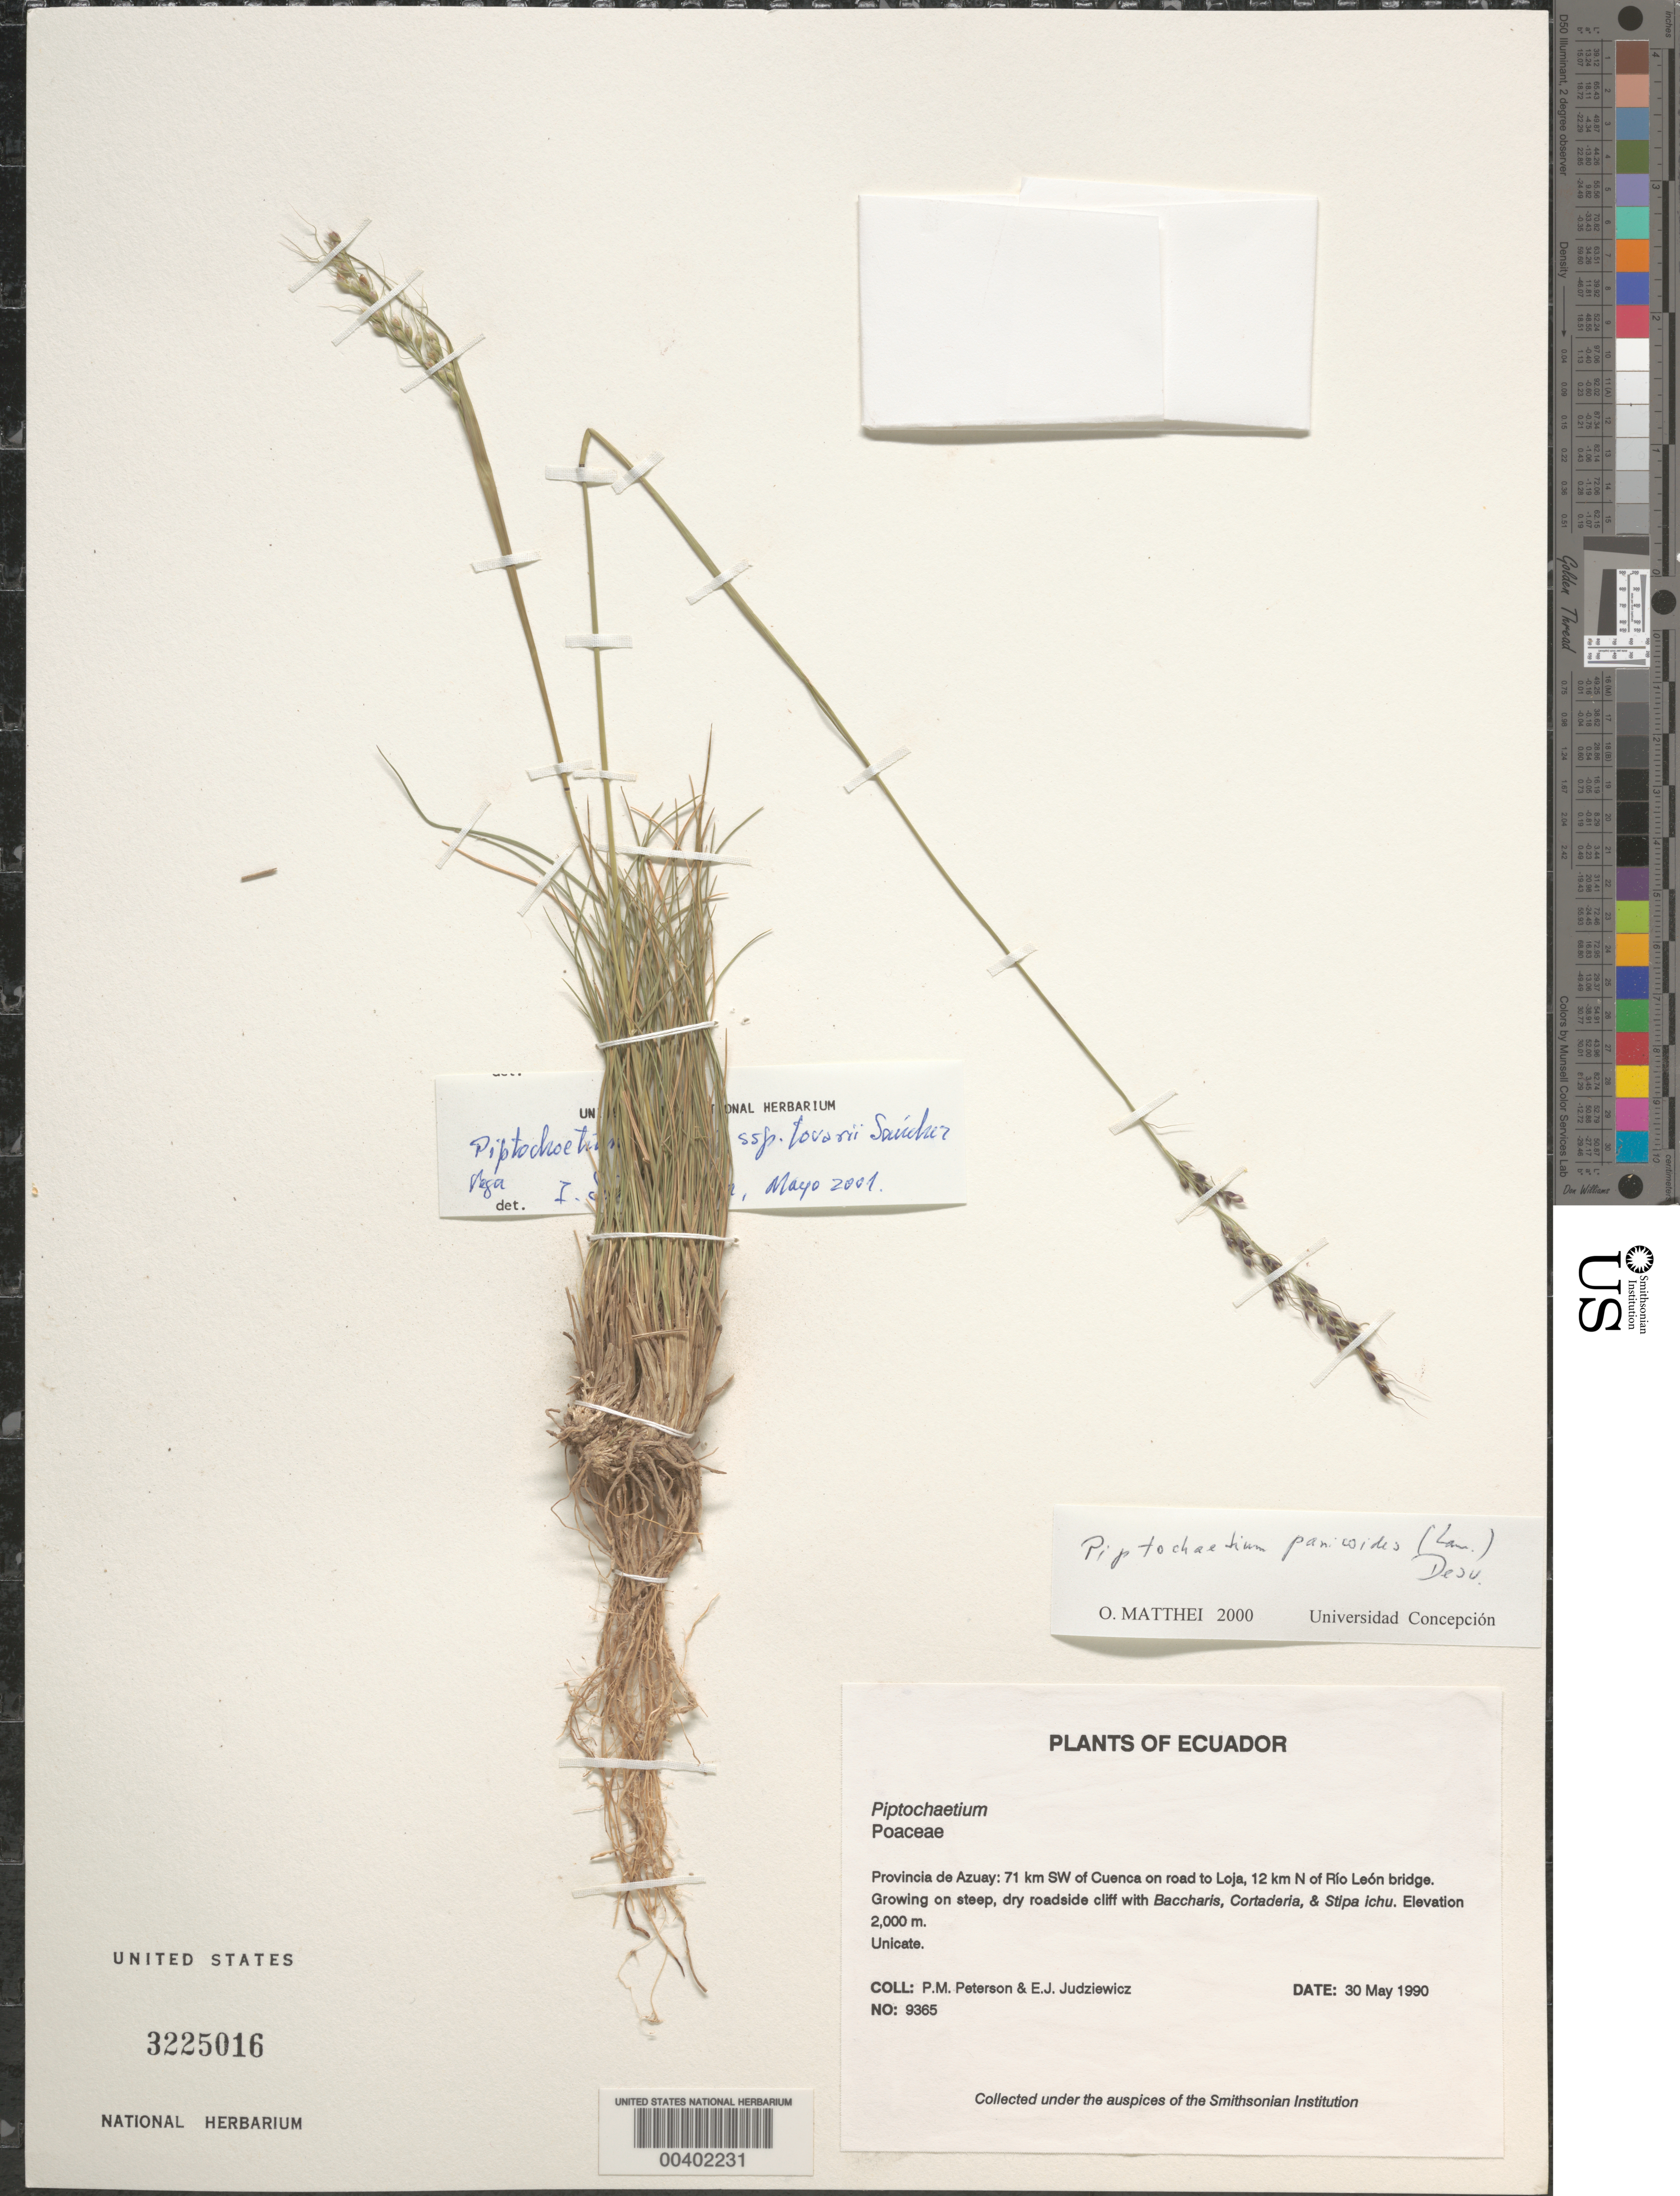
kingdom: Plantae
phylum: Tracheophyta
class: Liliopsida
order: Poales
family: Poaceae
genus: Piptochaetium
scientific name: Piptochaetium sp.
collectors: P. M. Peterson & E. J. Judziewicz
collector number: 09365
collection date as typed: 30 May 1990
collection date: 1990-05-30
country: Ecuador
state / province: Azuay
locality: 71 km SW ofCuenca on road to Loja, 12 km N of Río León bridge.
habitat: Growing on steep, dry roadside cliff with Baccharis, Cortaderia, & Stipa ichu.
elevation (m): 2000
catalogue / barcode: US 3225016